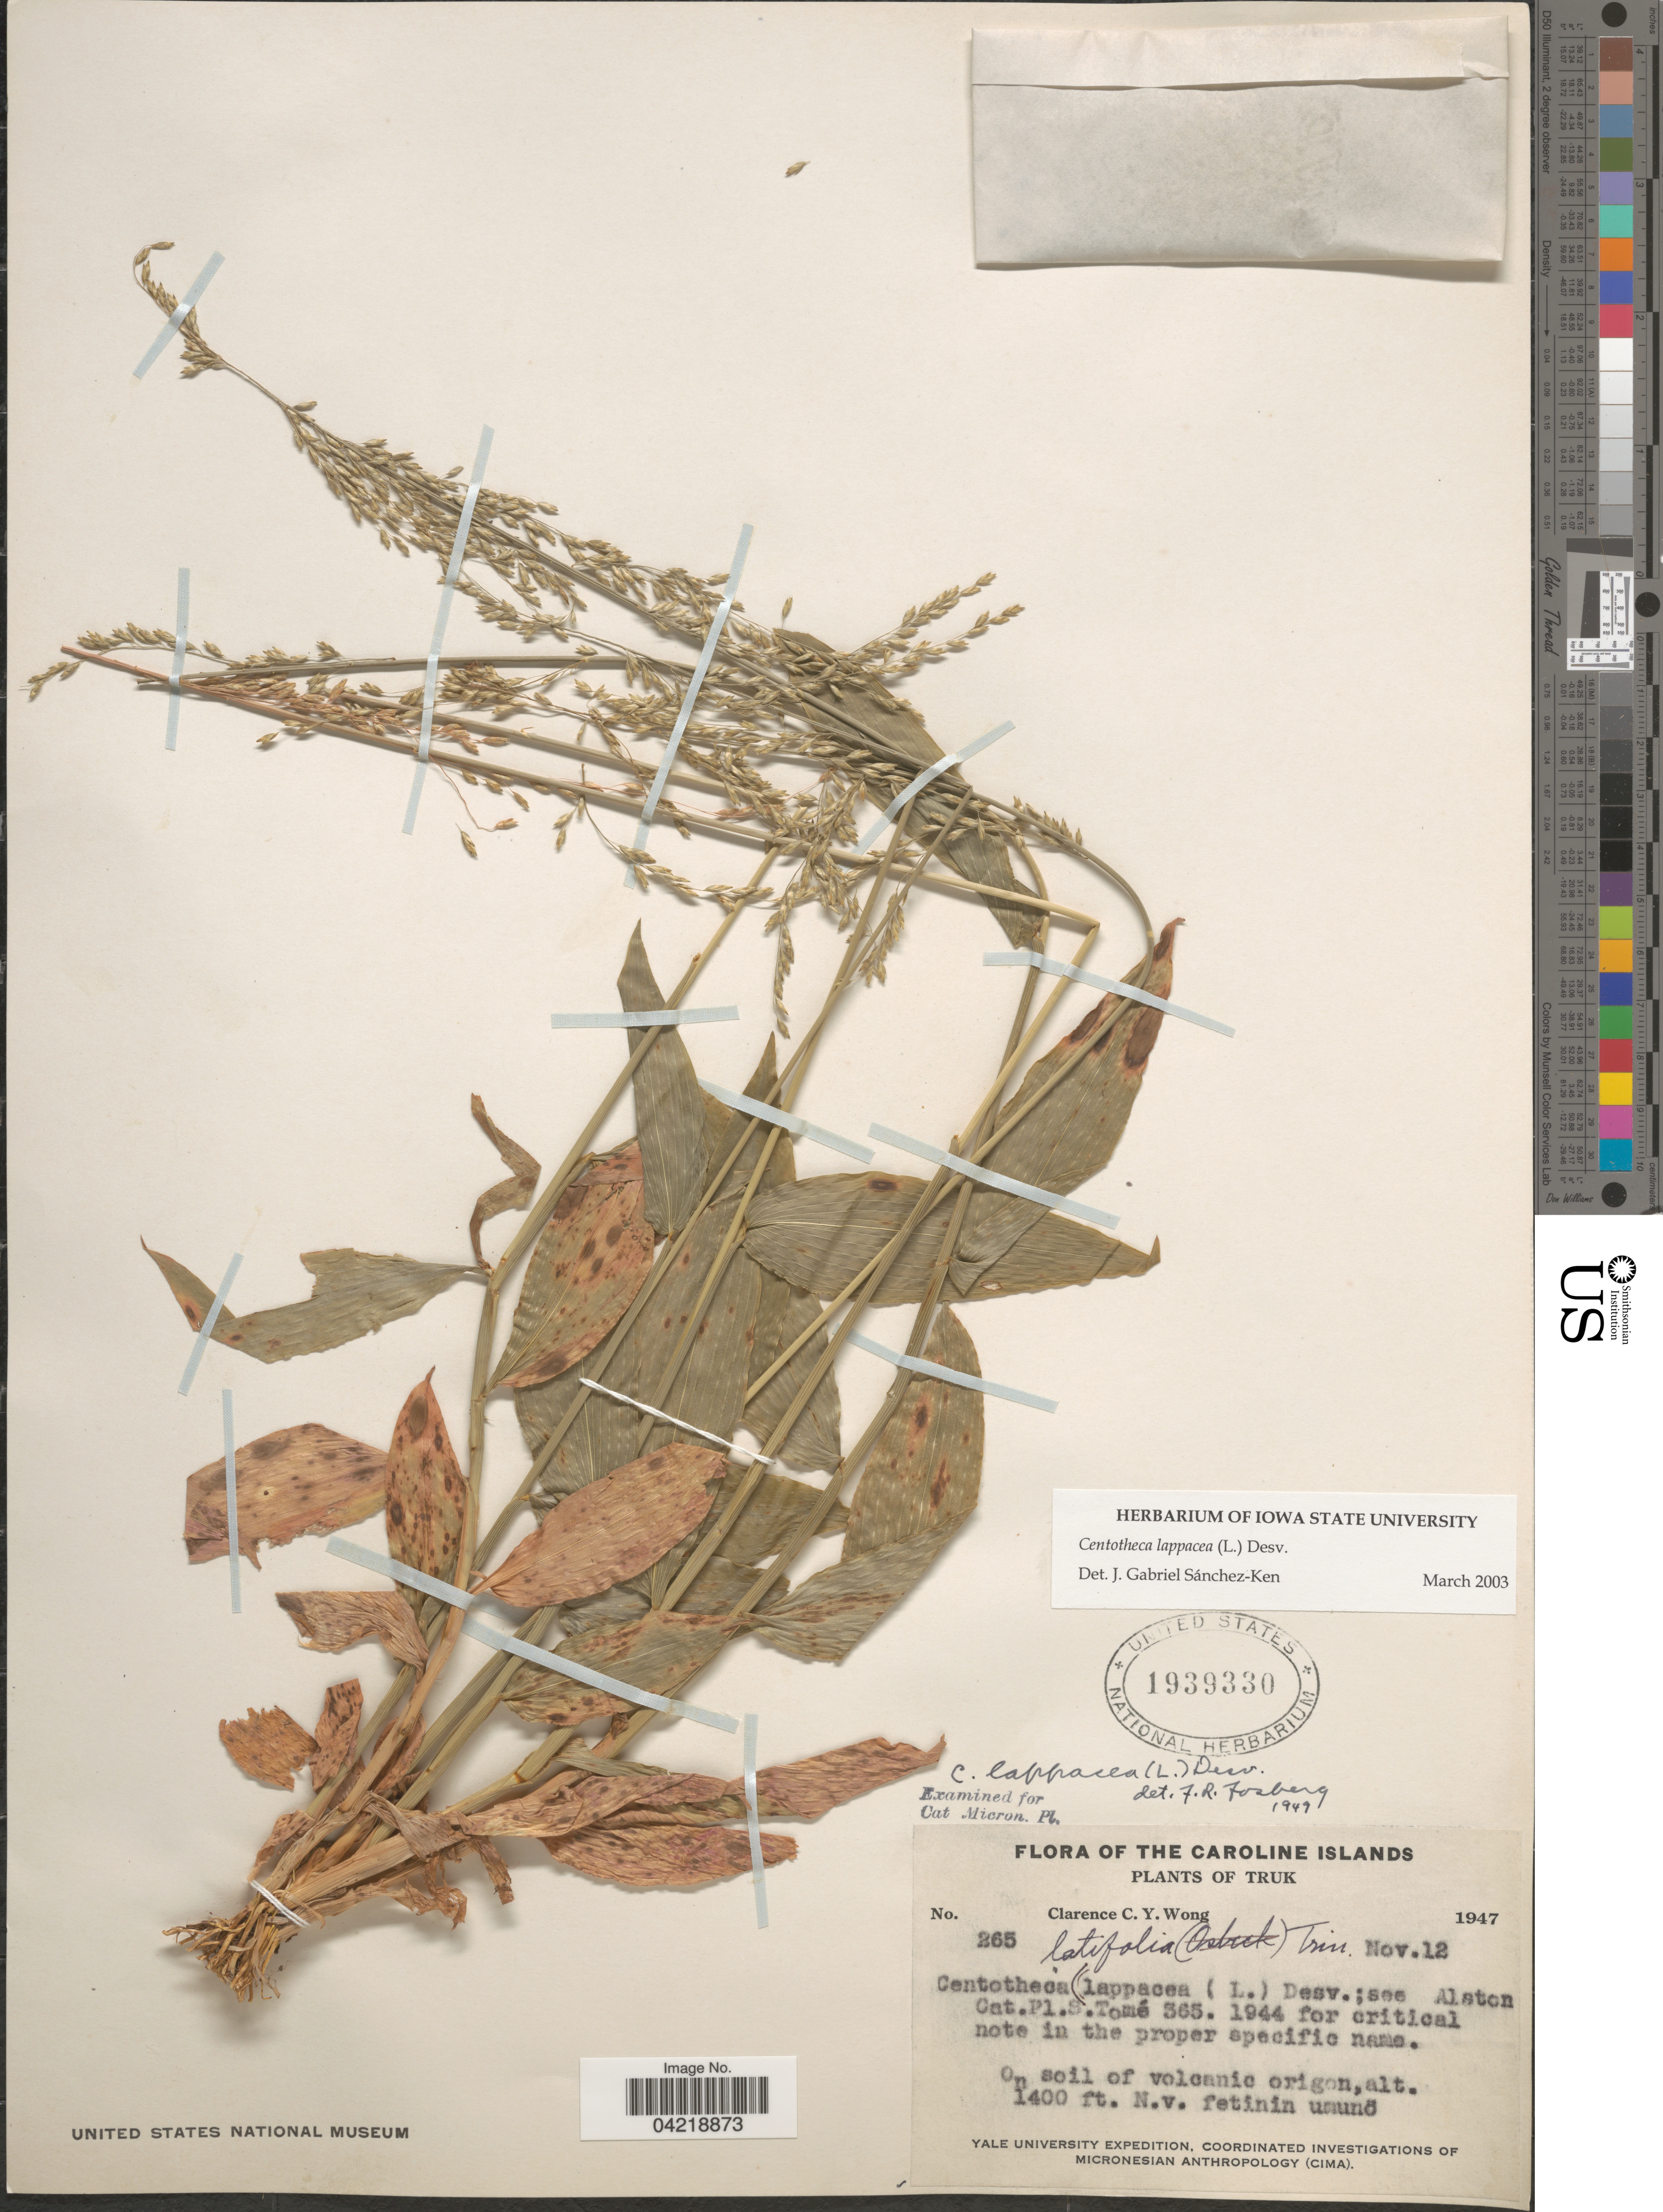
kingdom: Plantae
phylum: Tracheophyta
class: Liliopsida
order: Poales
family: Poaceae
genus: Centotheca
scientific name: Centotheca lappacea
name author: (L.) Desv.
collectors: C. Y. C. Wong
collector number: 265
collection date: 1947-11-12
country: Micronesia, Federated States of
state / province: Truk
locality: Caroline Islands. On soil of volcanic origon. Yale University Expedition.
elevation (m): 427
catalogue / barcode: US 1939330